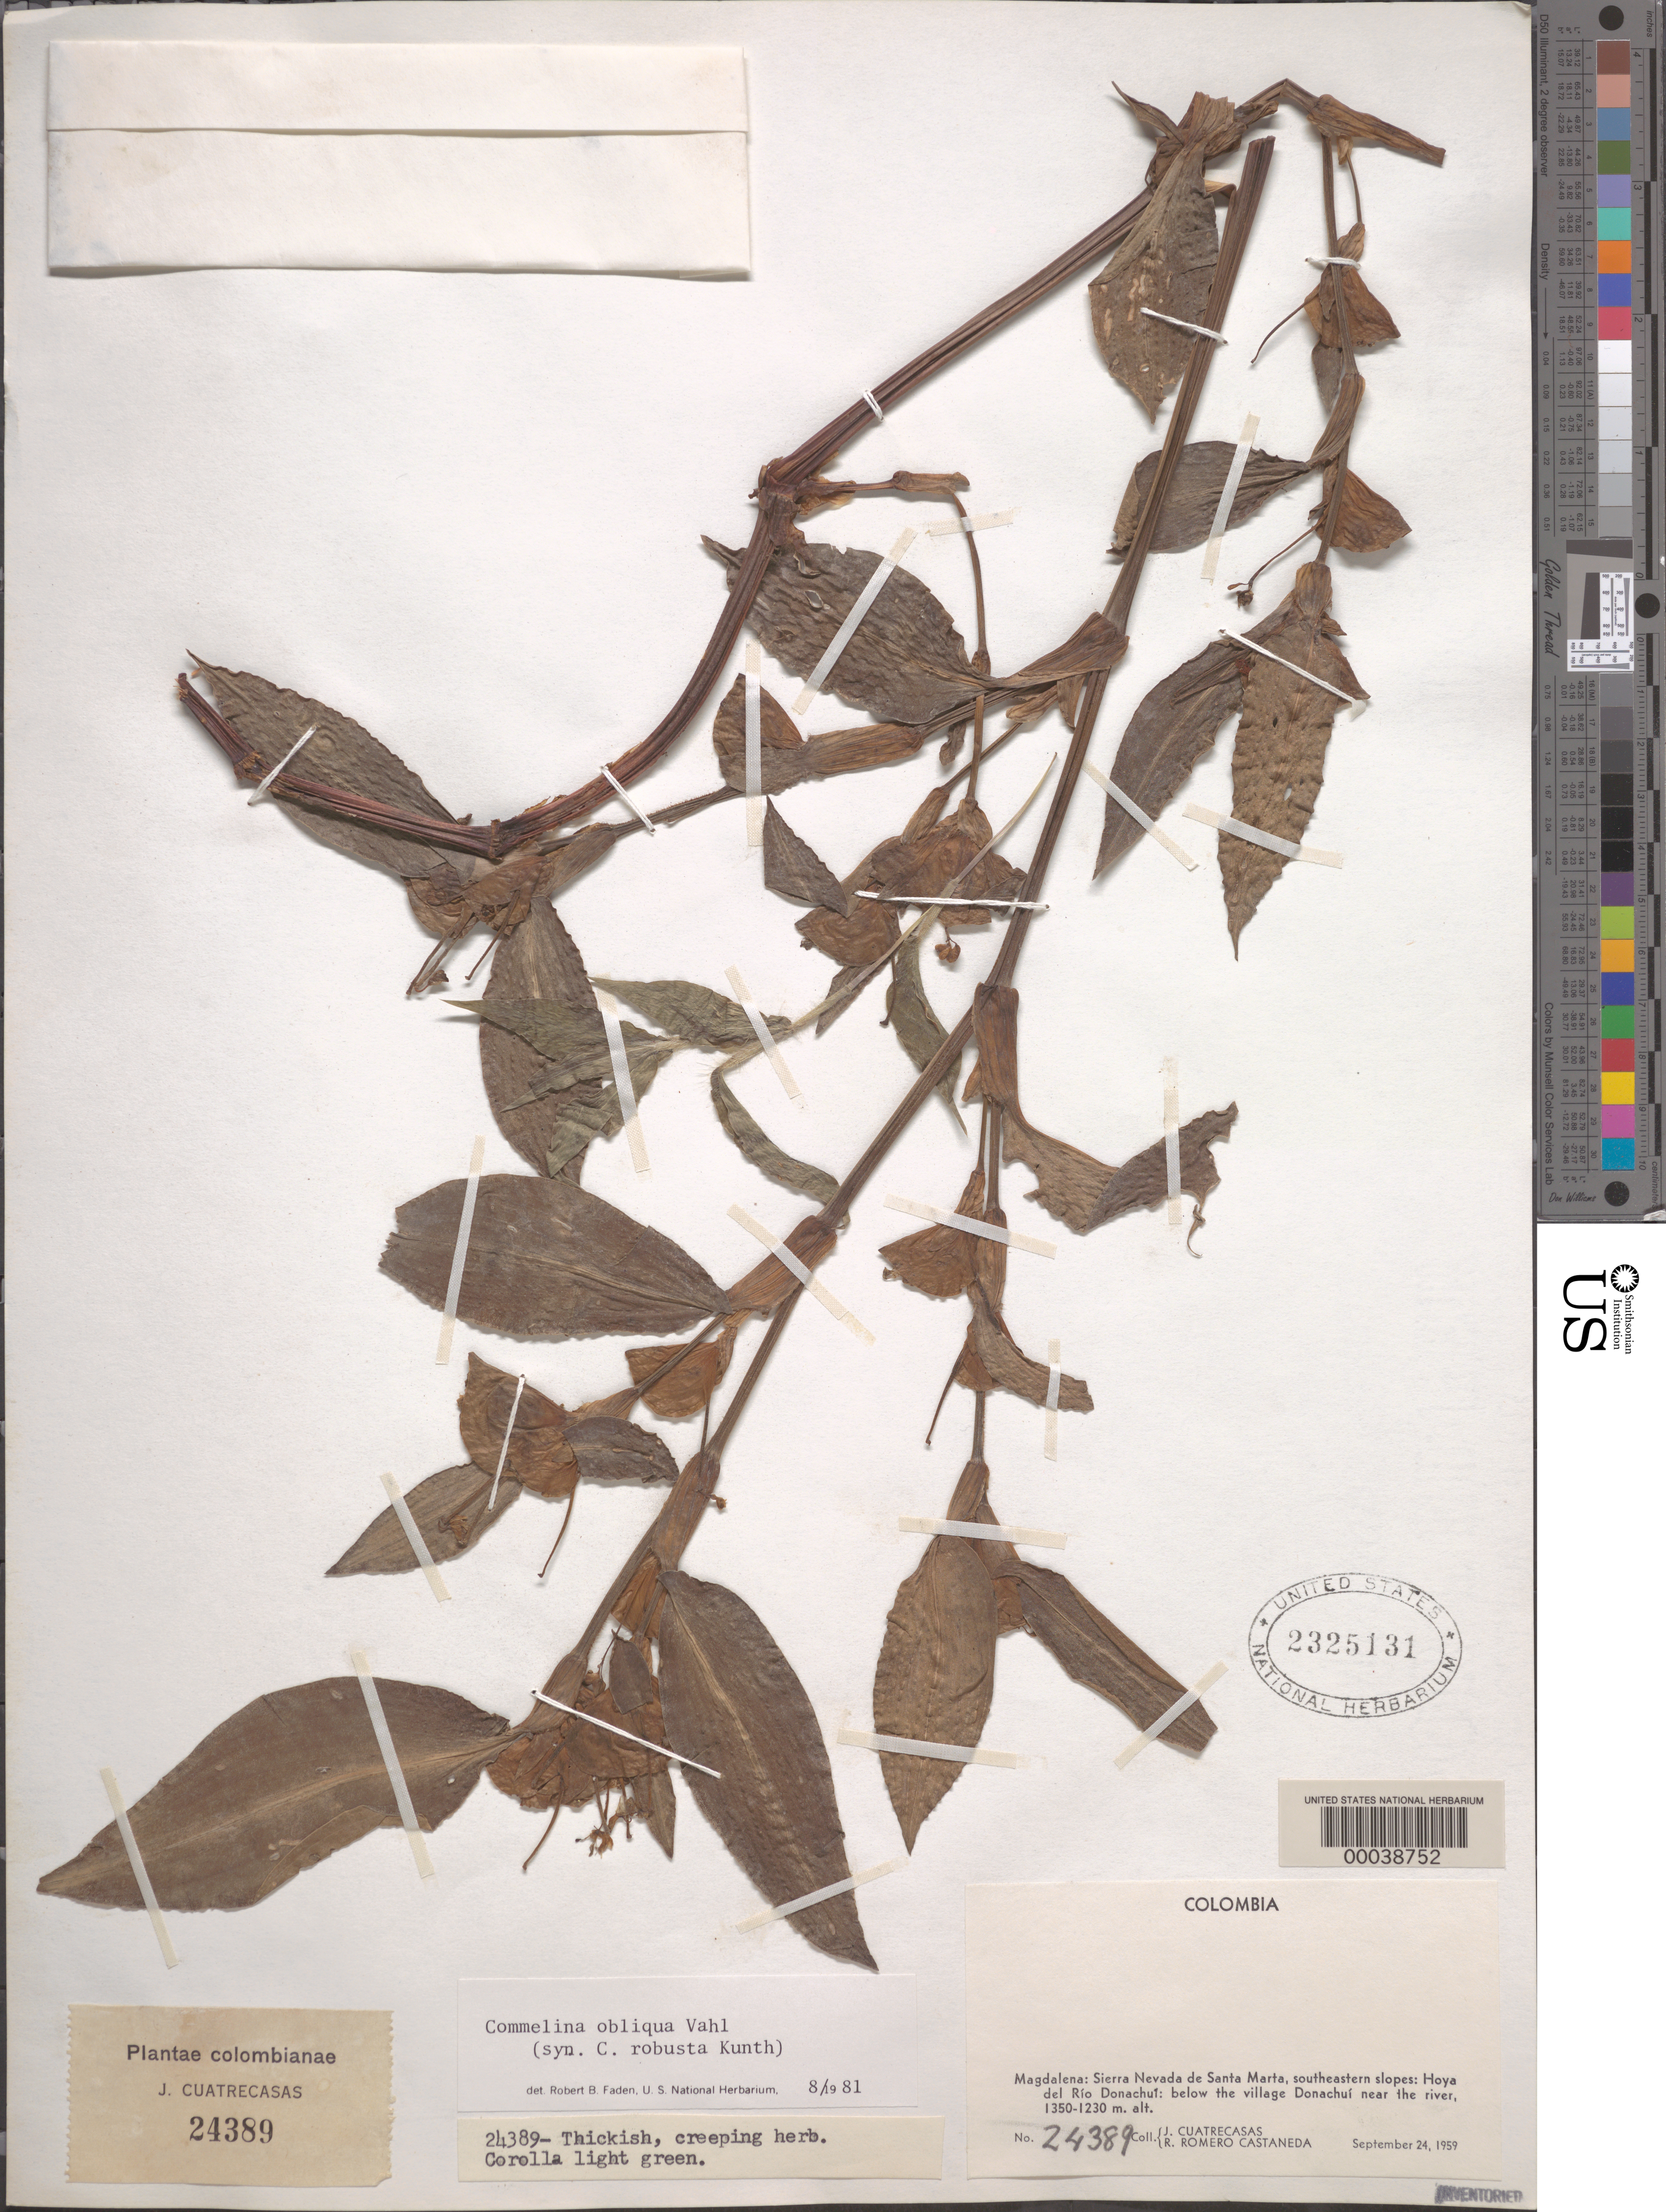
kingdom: Plantae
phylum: Tracheophyta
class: Liliopsida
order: Commelinales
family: Commelinaceae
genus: Commelina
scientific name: Commelina obliqua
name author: Vahl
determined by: Faden, Robert B., (US), Smithsonian Institution - National Museum of Natural History (UNITED STATES)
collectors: J. Cuatrecasas & R. Romero Castañeda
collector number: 24389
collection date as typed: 24 Sep 1959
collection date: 1959-09-24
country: Colombia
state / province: Magdalena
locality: Sierra Nevada de Santa Marta; below Village Donachui, near River Donacui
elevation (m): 1350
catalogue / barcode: US 2325131